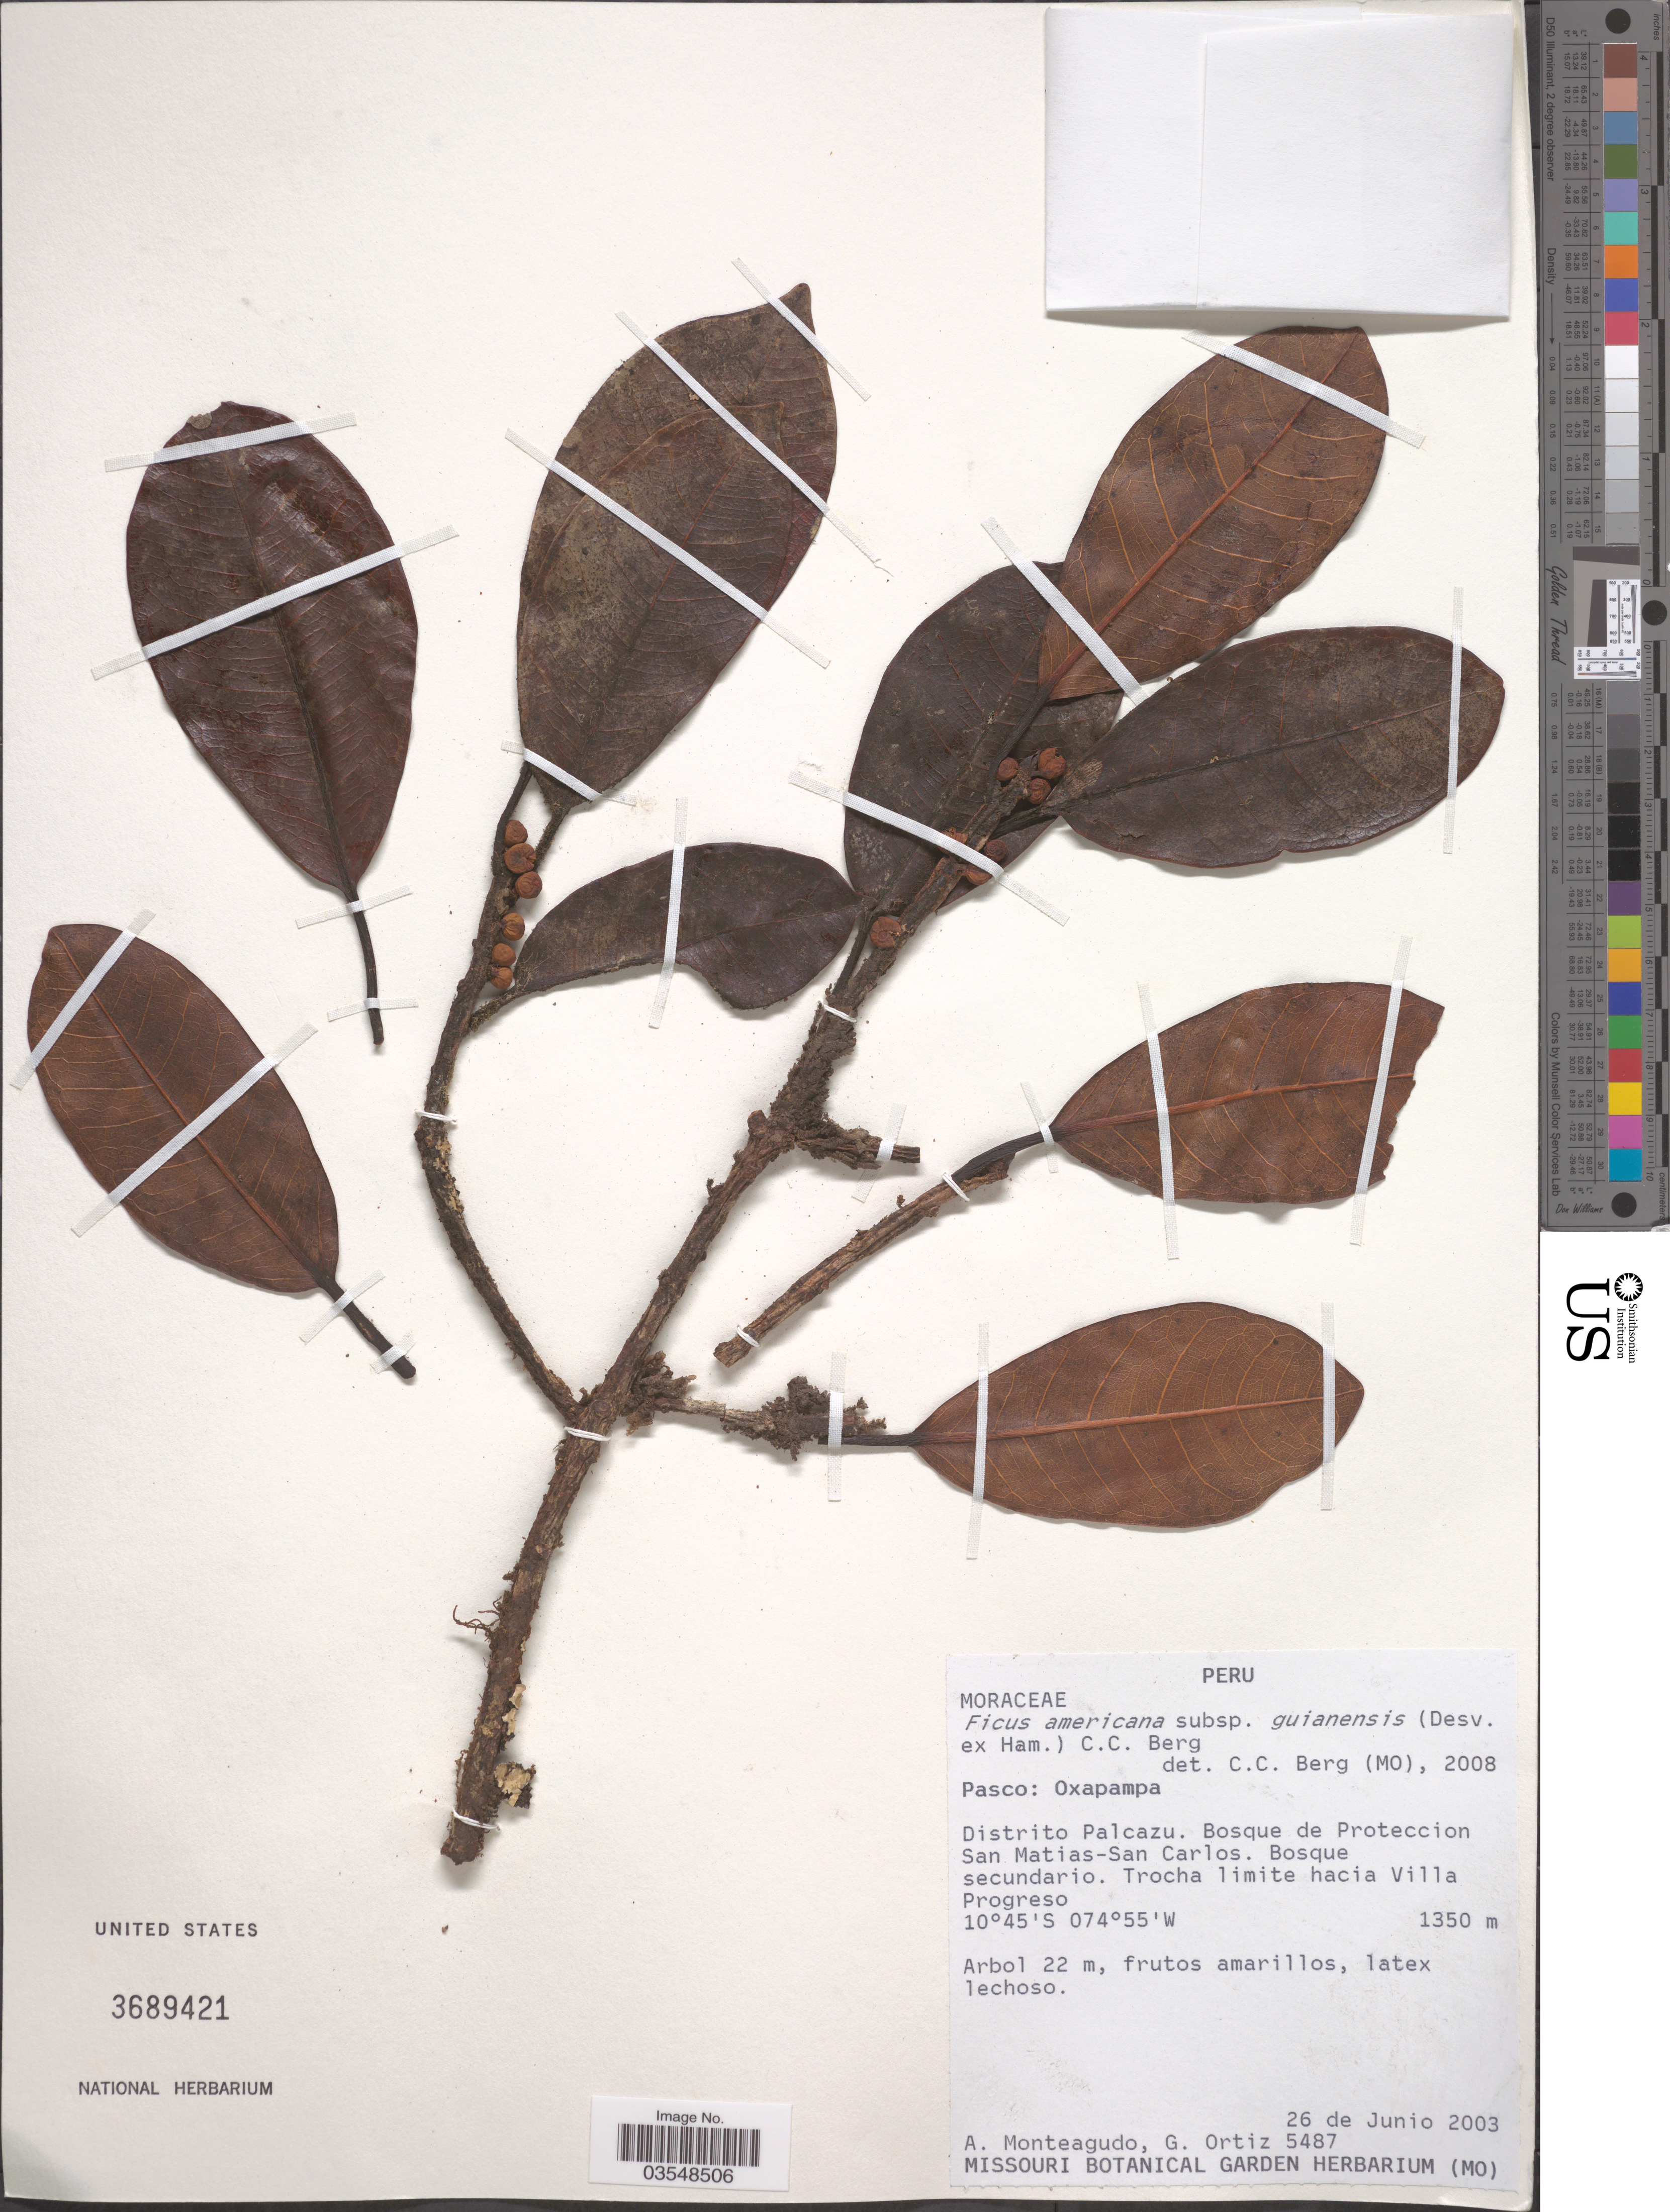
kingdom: Plantae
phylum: Tracheophyta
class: Magnoliopsida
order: Rosales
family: Moraceae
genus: Ficus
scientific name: Ficus guianensis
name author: Desv. ex Ham.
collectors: A. Monteagudo & G. Ortiz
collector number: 5487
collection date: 2003-06-26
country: Peru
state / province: Pasco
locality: Oxapampa. Dist. Palcazu. Bosque de Proteccion San Matias-San Carlos. Troch limite hacia Villa Progreso.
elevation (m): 1350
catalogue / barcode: US 3689421